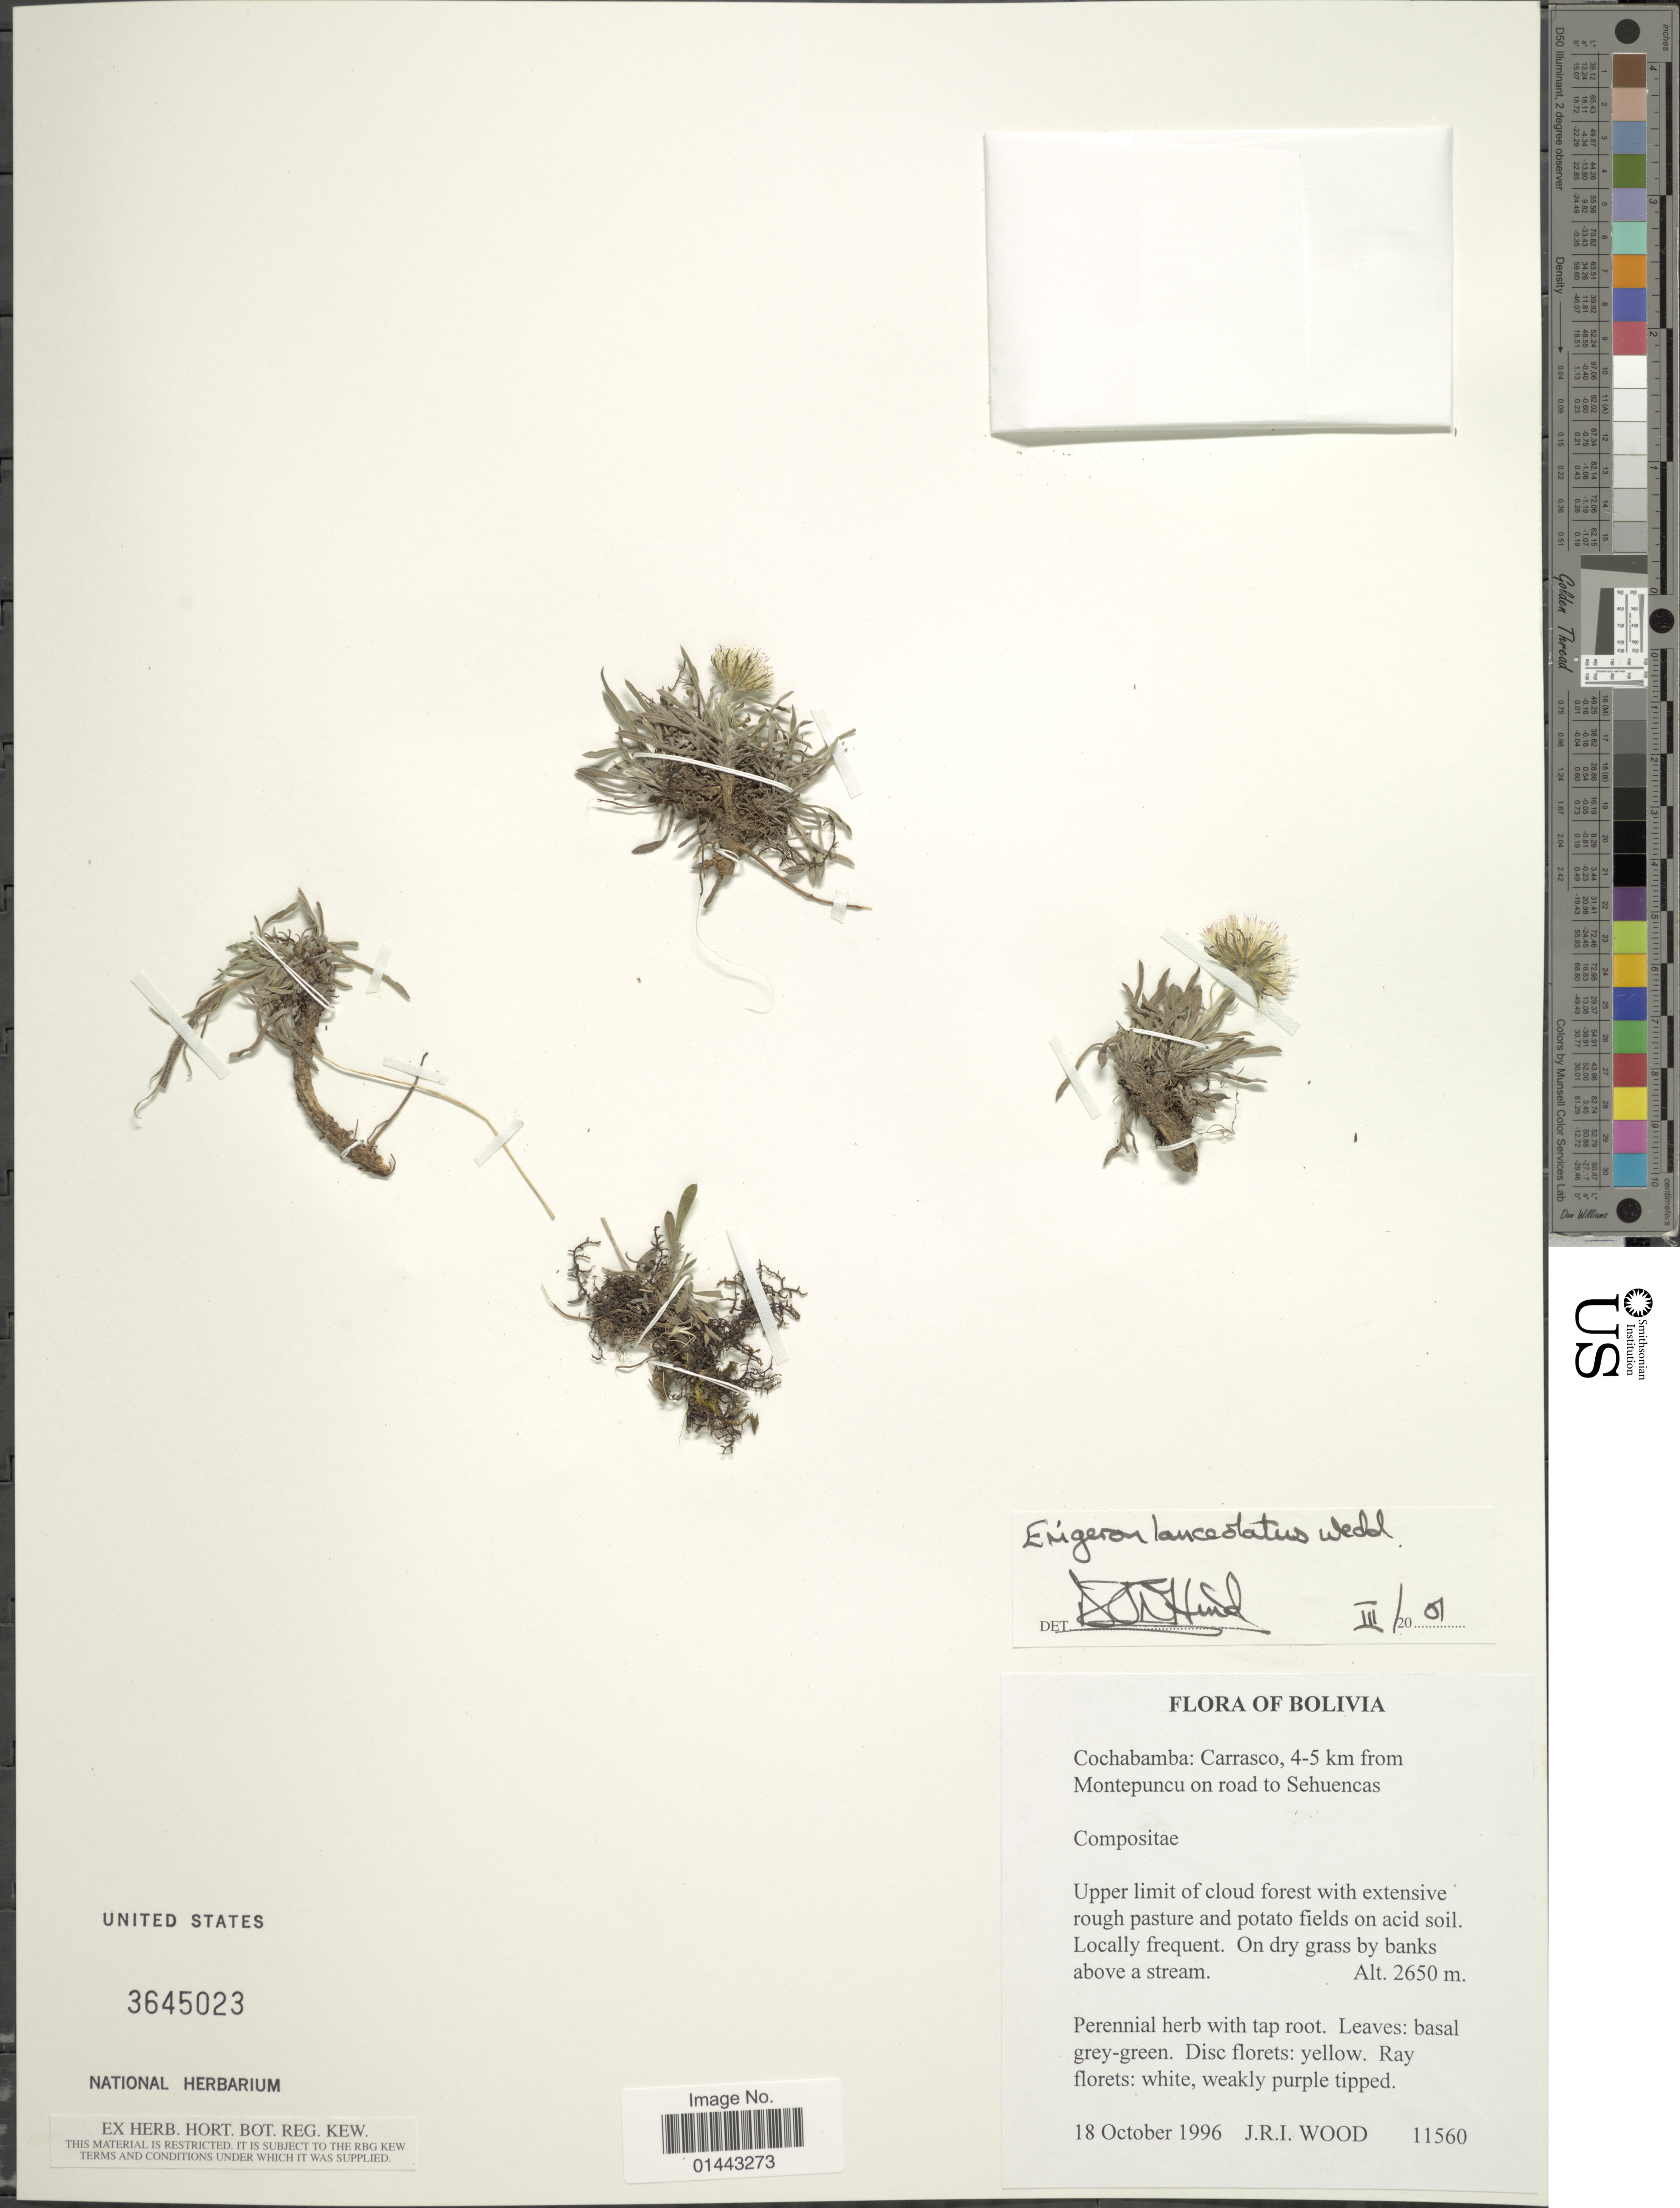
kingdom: Plantae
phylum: Tracheophyta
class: Magnoliopsida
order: Asterales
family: Asteraceae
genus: Erigeron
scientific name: Erigeron lanceolatus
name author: Wedd.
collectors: J. R. I. Wood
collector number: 11560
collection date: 1996-10-18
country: Bolivia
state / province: Cochabamba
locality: Carrasco, 4-5 km from Montepuncu on road to Sehuencas, upper limit of cloud forest with extensice rough pasture and potato fields on acid soil, on dry grass by banks above a stream.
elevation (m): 2650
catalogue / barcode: US 3645023